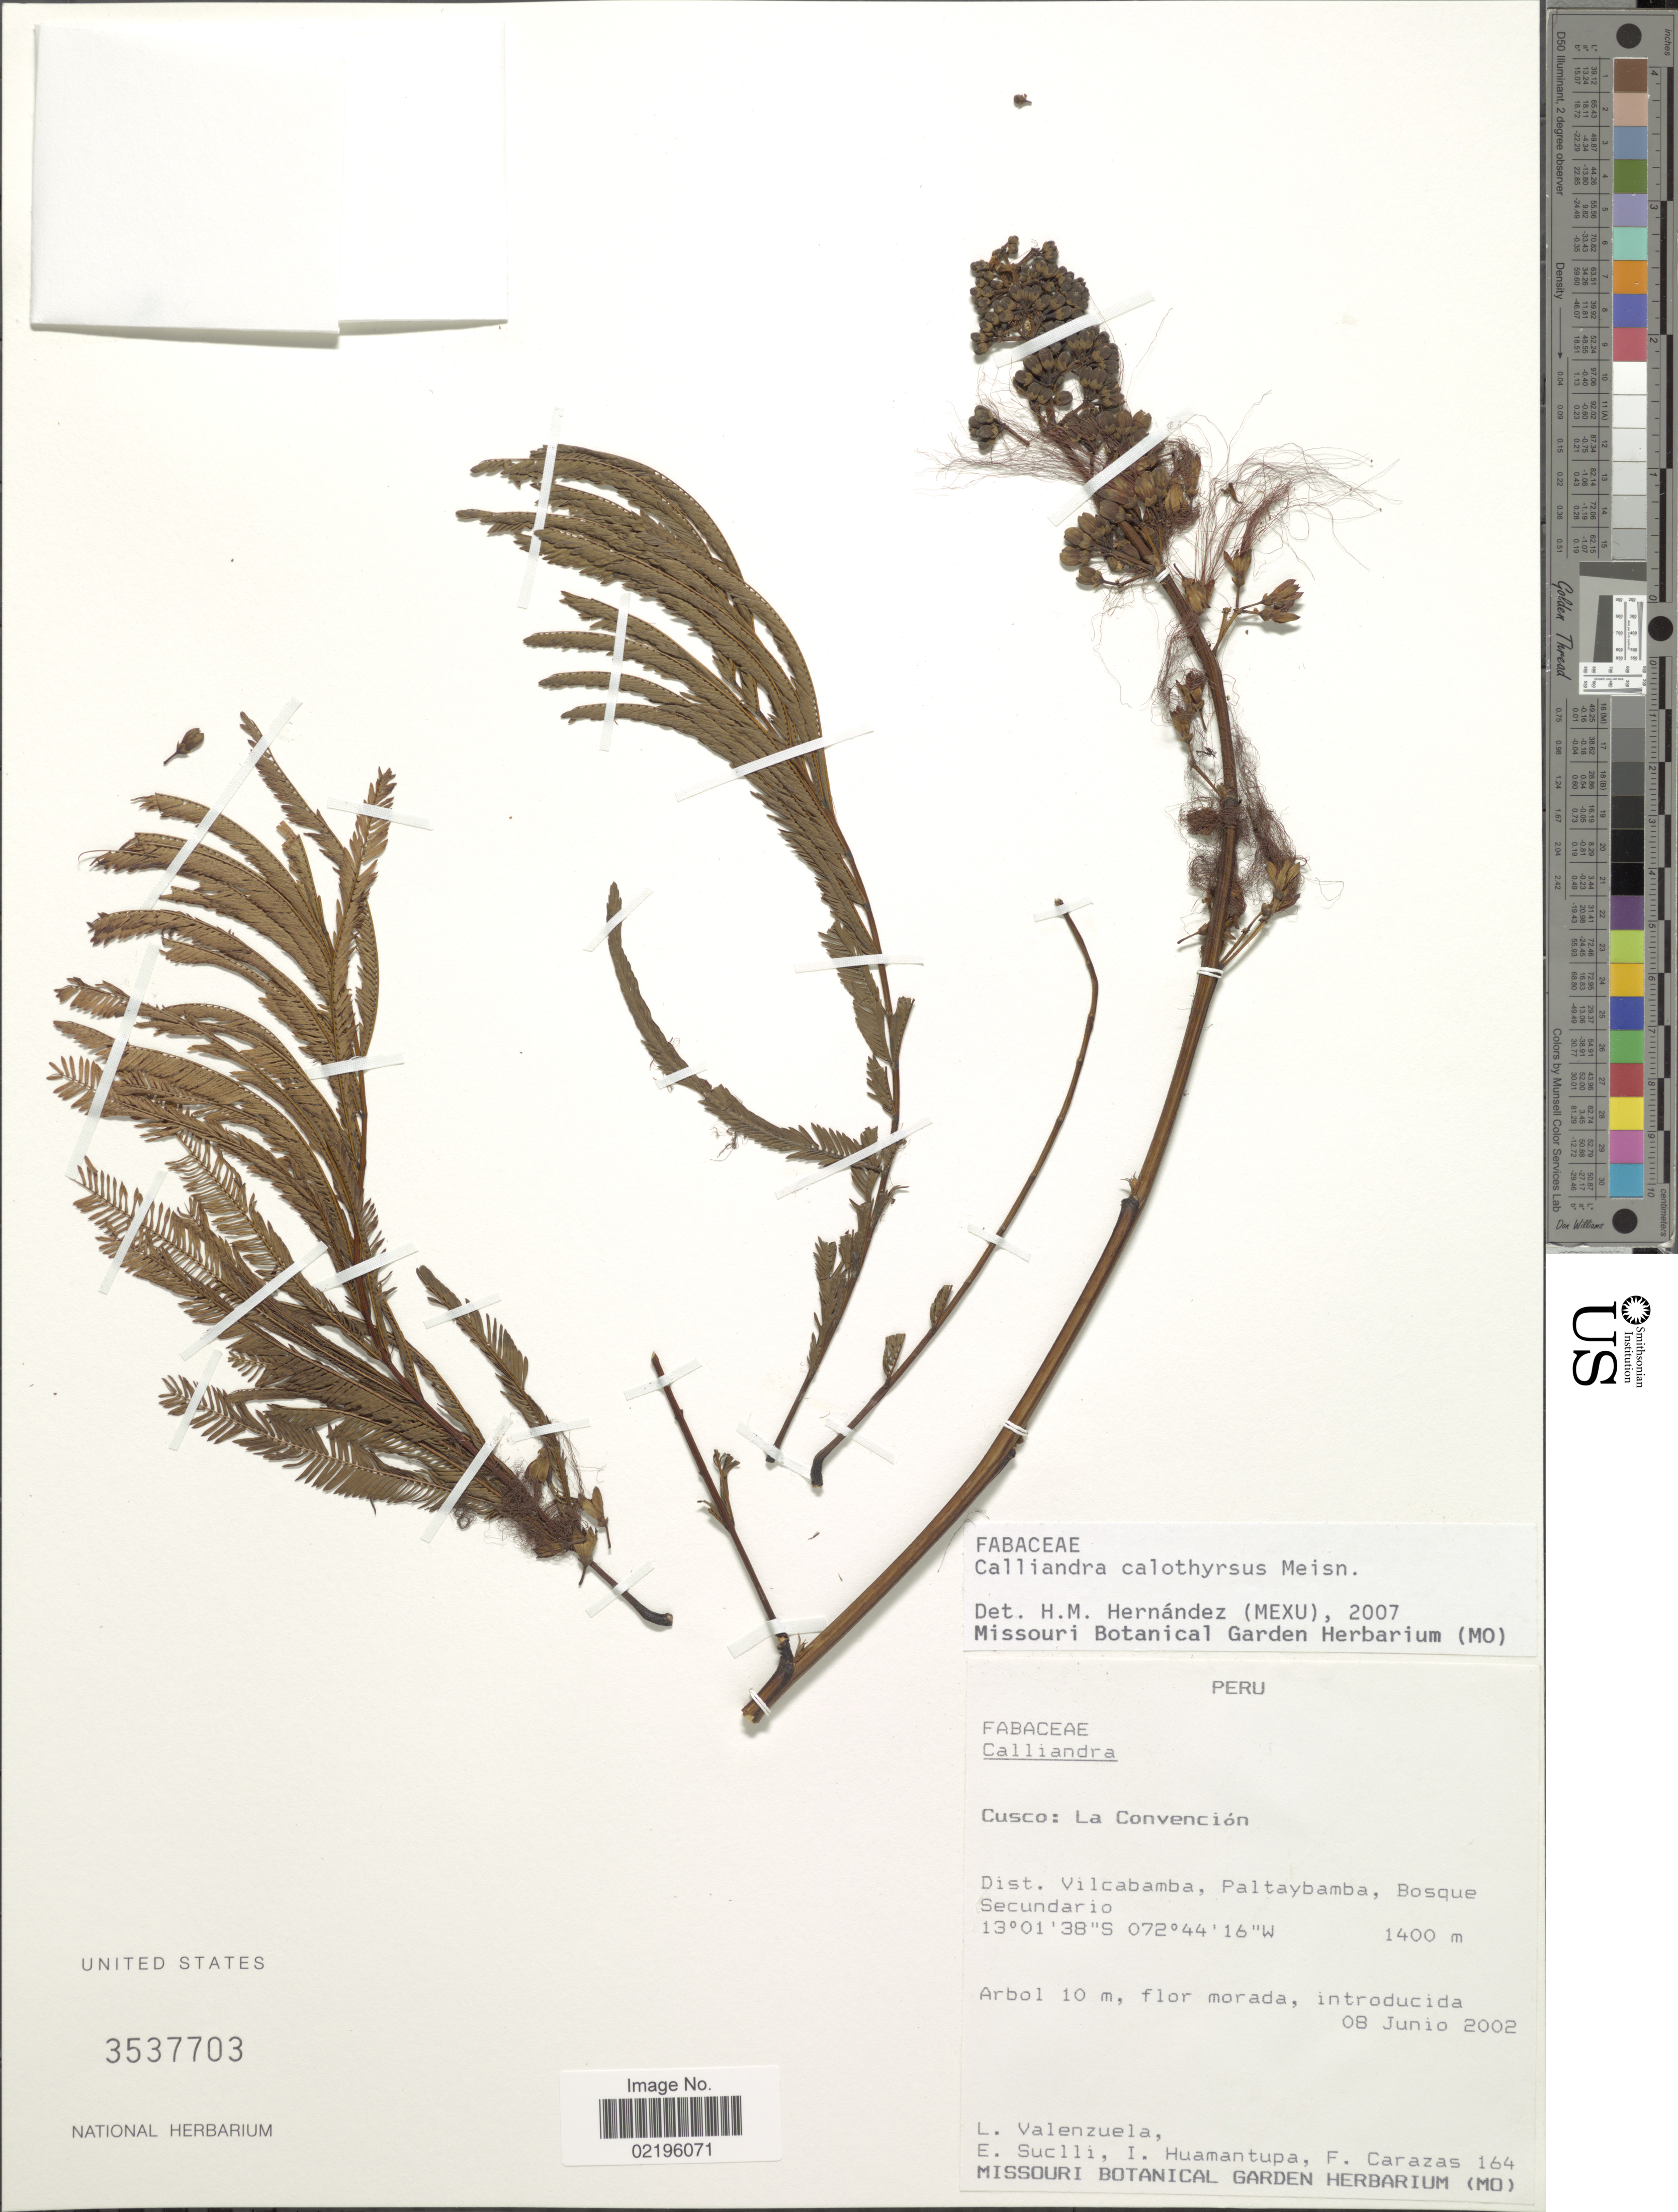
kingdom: Plantae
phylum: Tracheophyta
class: Magnoliopsida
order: Fabales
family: Fabaceae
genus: Calliandra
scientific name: Calliandra calothyrsus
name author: Meisn.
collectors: L. Valenzuela, E. Suclli, I. Huamantupa & F. Carazas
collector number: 164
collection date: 2002-06-08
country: Peru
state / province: Cusco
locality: Cusco: La Convencion. Dist. Vilcabamba, Paltaybamba, Bosque Secundario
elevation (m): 1400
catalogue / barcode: US 3537703